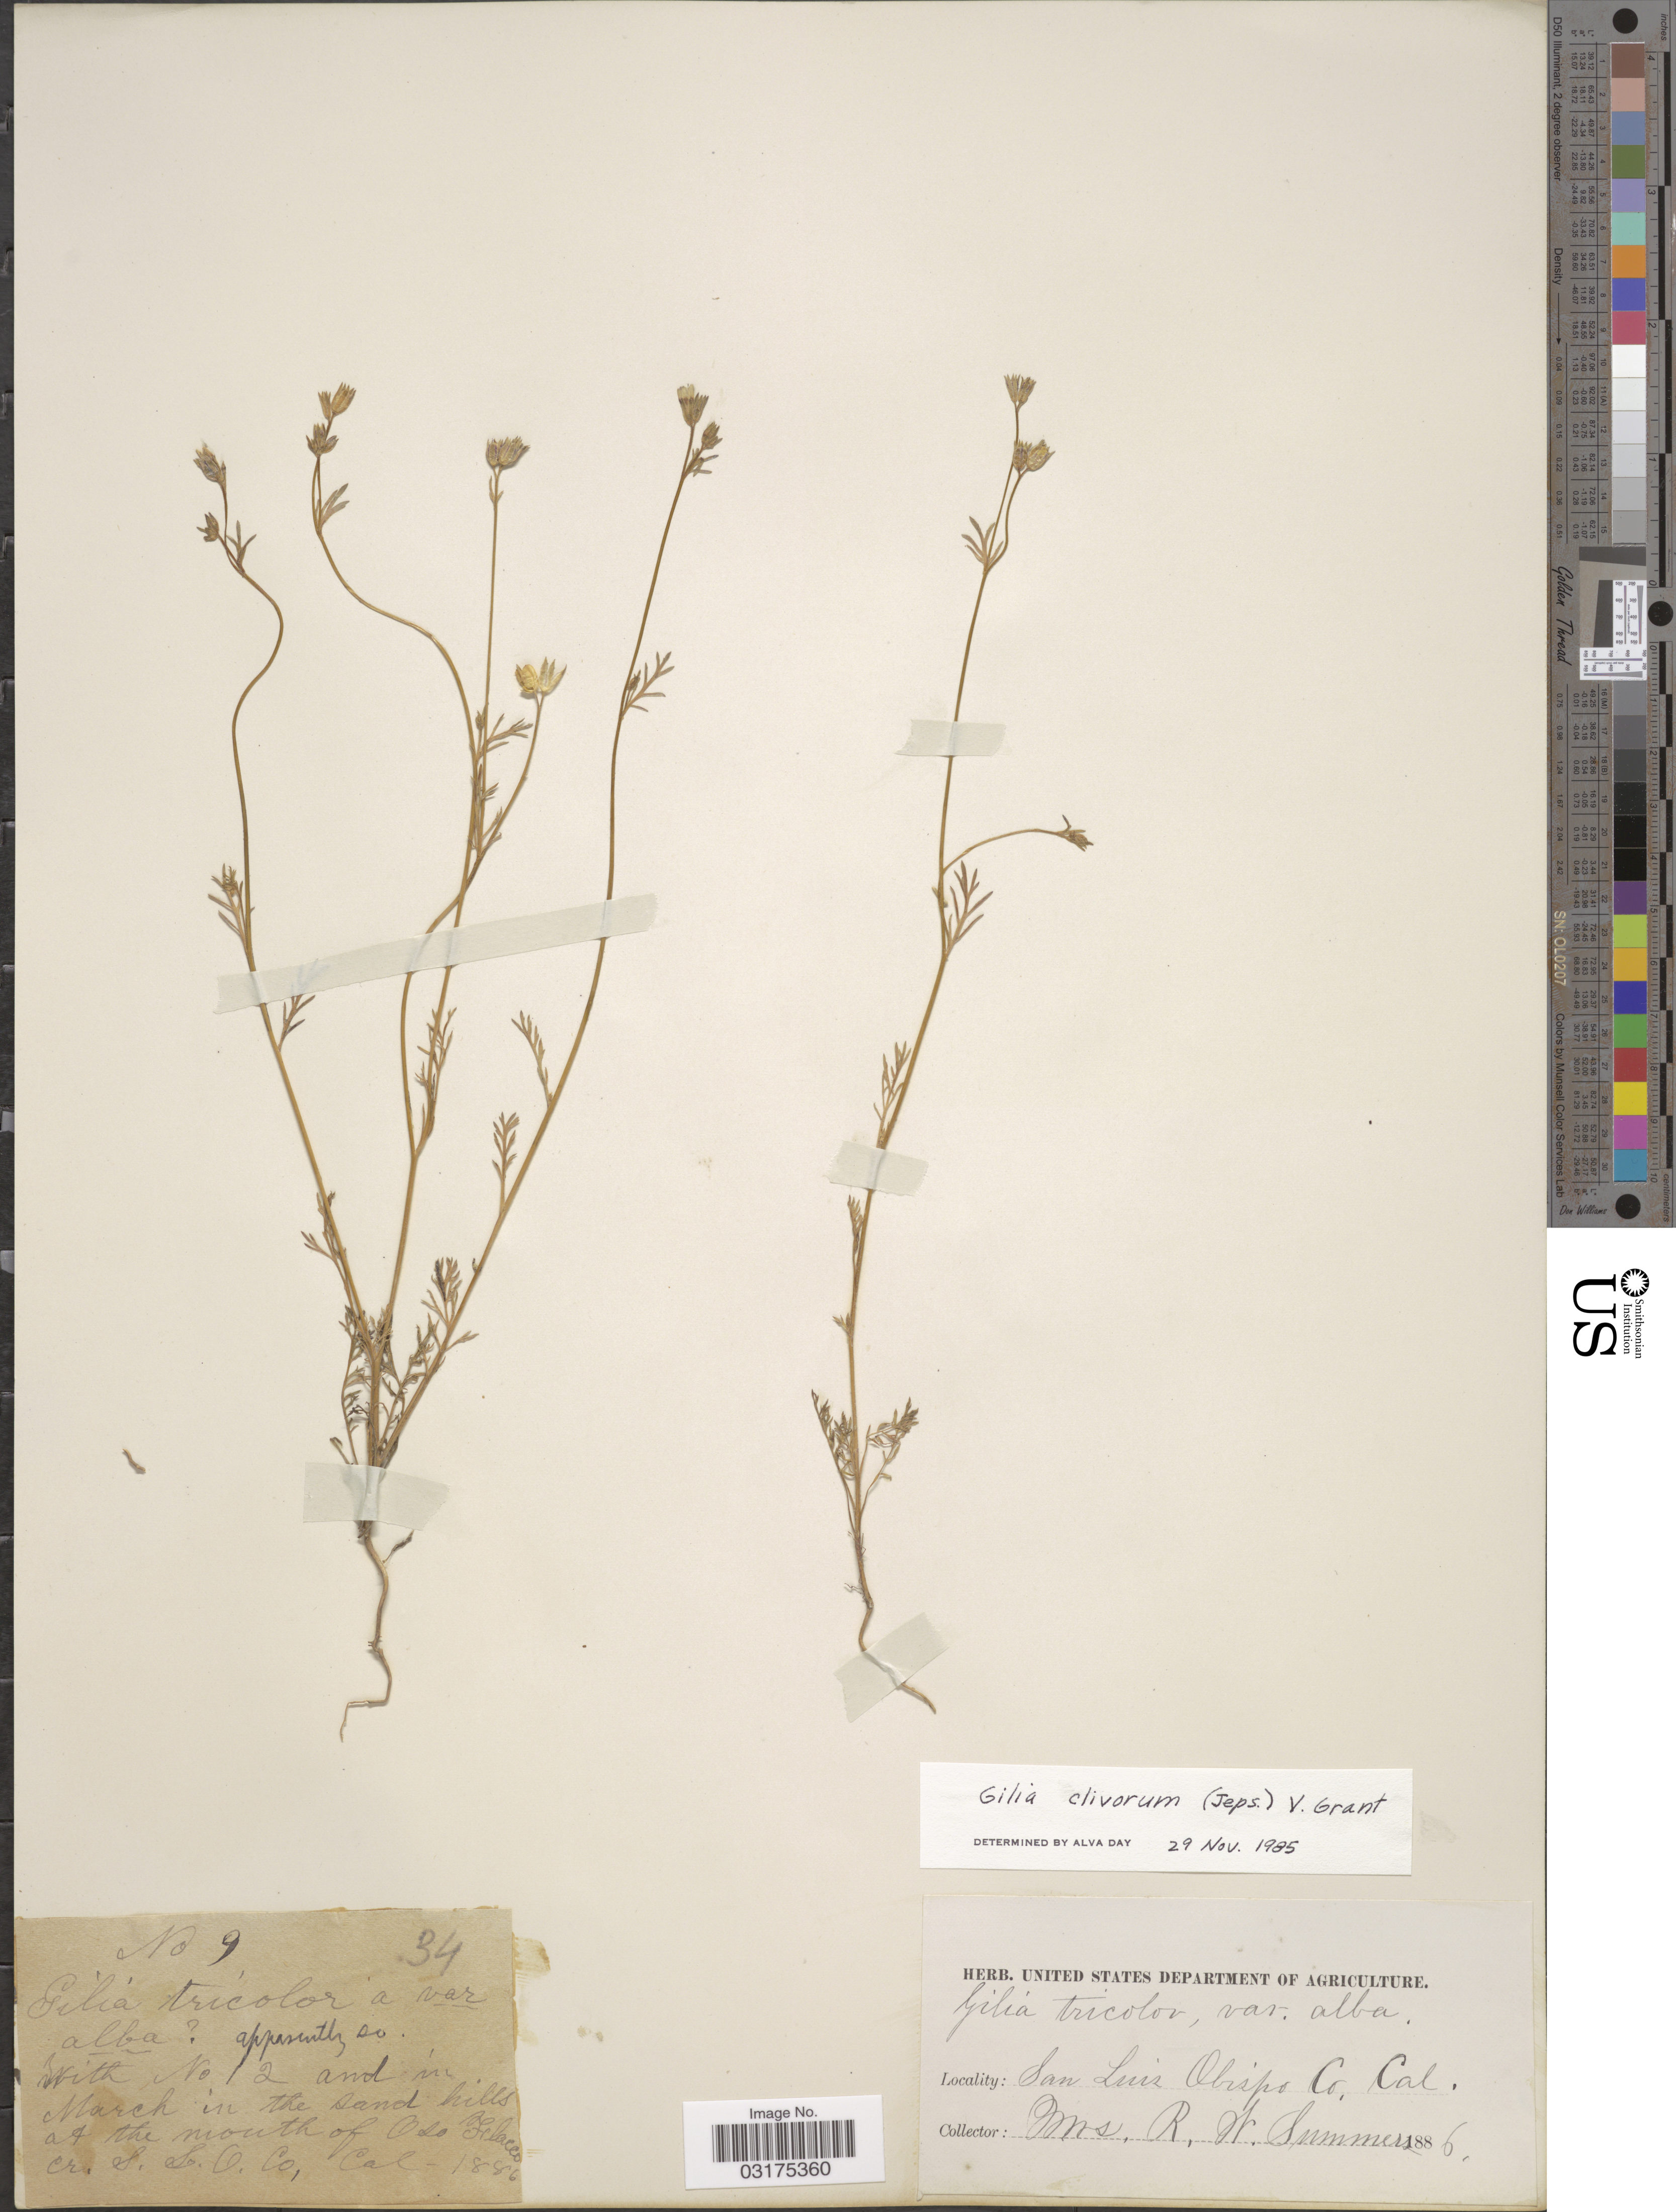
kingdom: Plantae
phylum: Tracheophyta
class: Magnoliopsida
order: Ericales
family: Polemoniaceae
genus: Gilia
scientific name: Gilia clivorum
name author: (Jeps.) V.E. Grant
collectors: R. Summers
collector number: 9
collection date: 1886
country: United States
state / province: California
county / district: San Luis Obispo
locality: San Luis Obispo Co., Cal., March in the sand hills at the mouth of Oso Flaco.